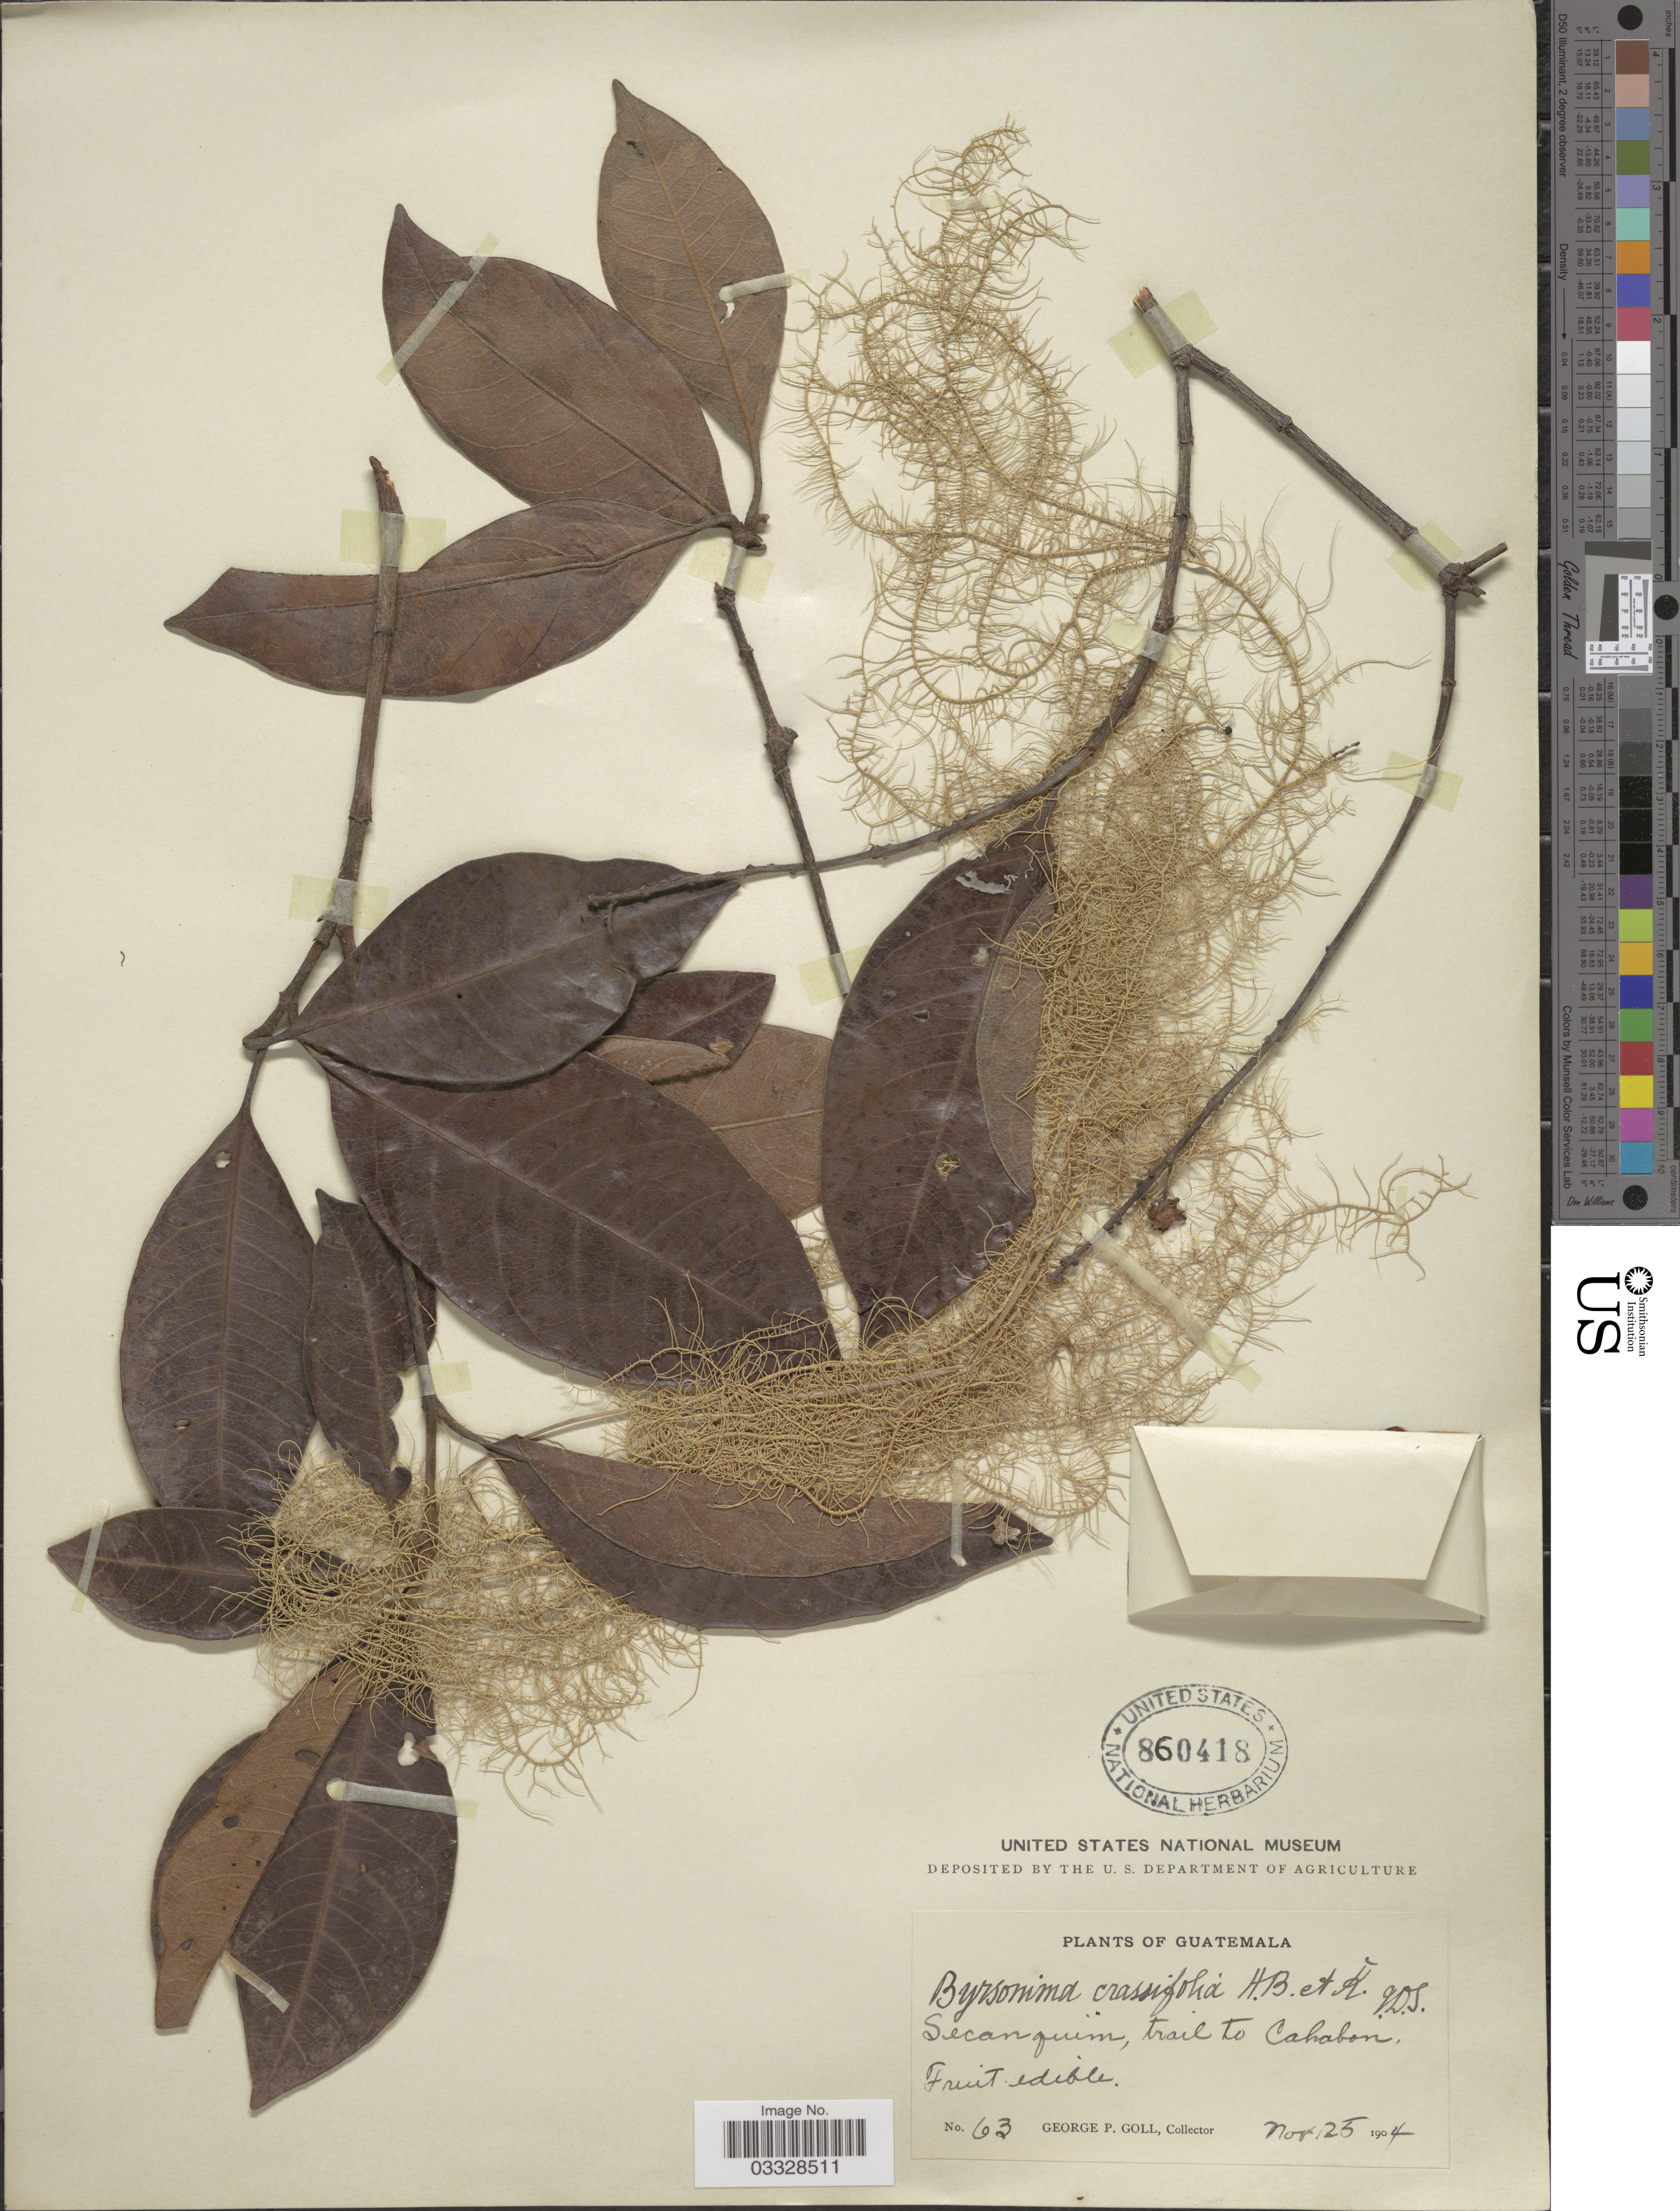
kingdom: Plantae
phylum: Tracheophyta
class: Magnoliopsida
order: Malpighiales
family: Malpighiaceae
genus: Byrsonima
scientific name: Byrsonima crassifolia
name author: (L.) Kunth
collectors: G. P. Goll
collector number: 63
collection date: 1904-11-25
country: Guatemala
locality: Secanquim, trail to Cahabon.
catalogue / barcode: US 860418